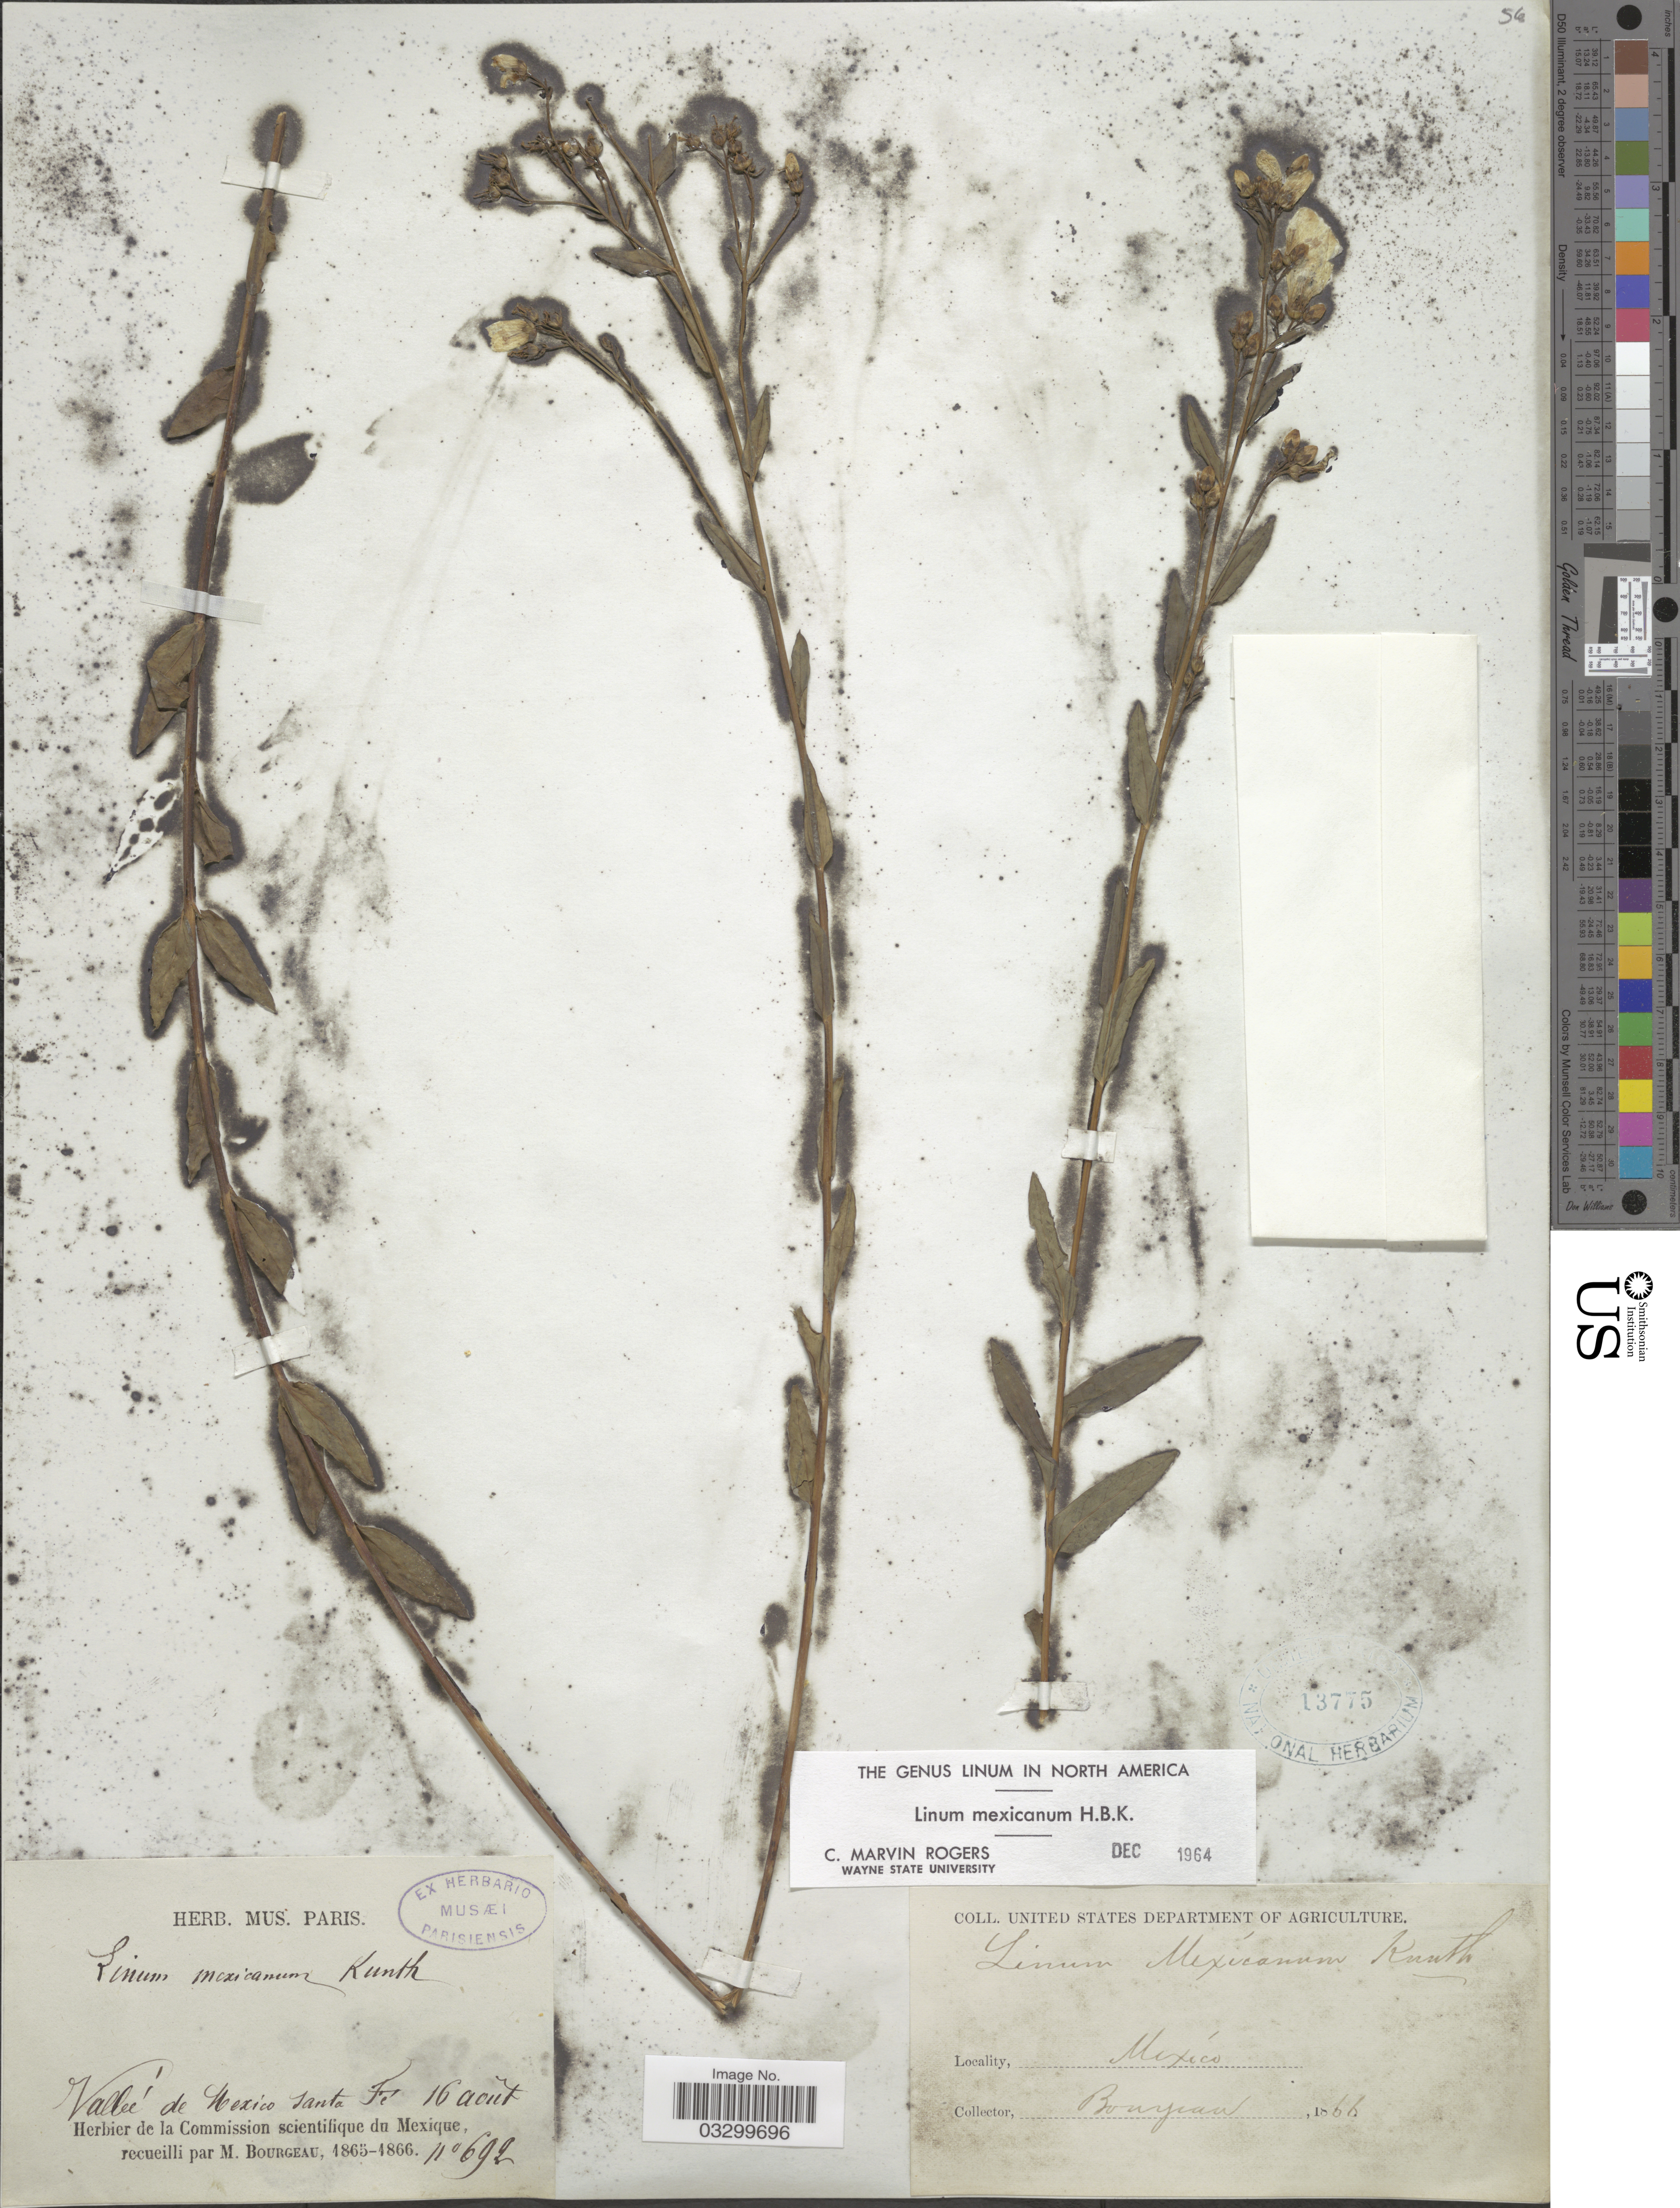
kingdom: Plantae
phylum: Tracheophyta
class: Magnoliopsida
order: Malpighiales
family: Linaceae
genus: Linum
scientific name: Linum mexicanum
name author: Kunth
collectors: M. Bourgeau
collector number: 692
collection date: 1866-08-16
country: Mexico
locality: Valleé de Mexico Santa Fé.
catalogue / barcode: US 13775